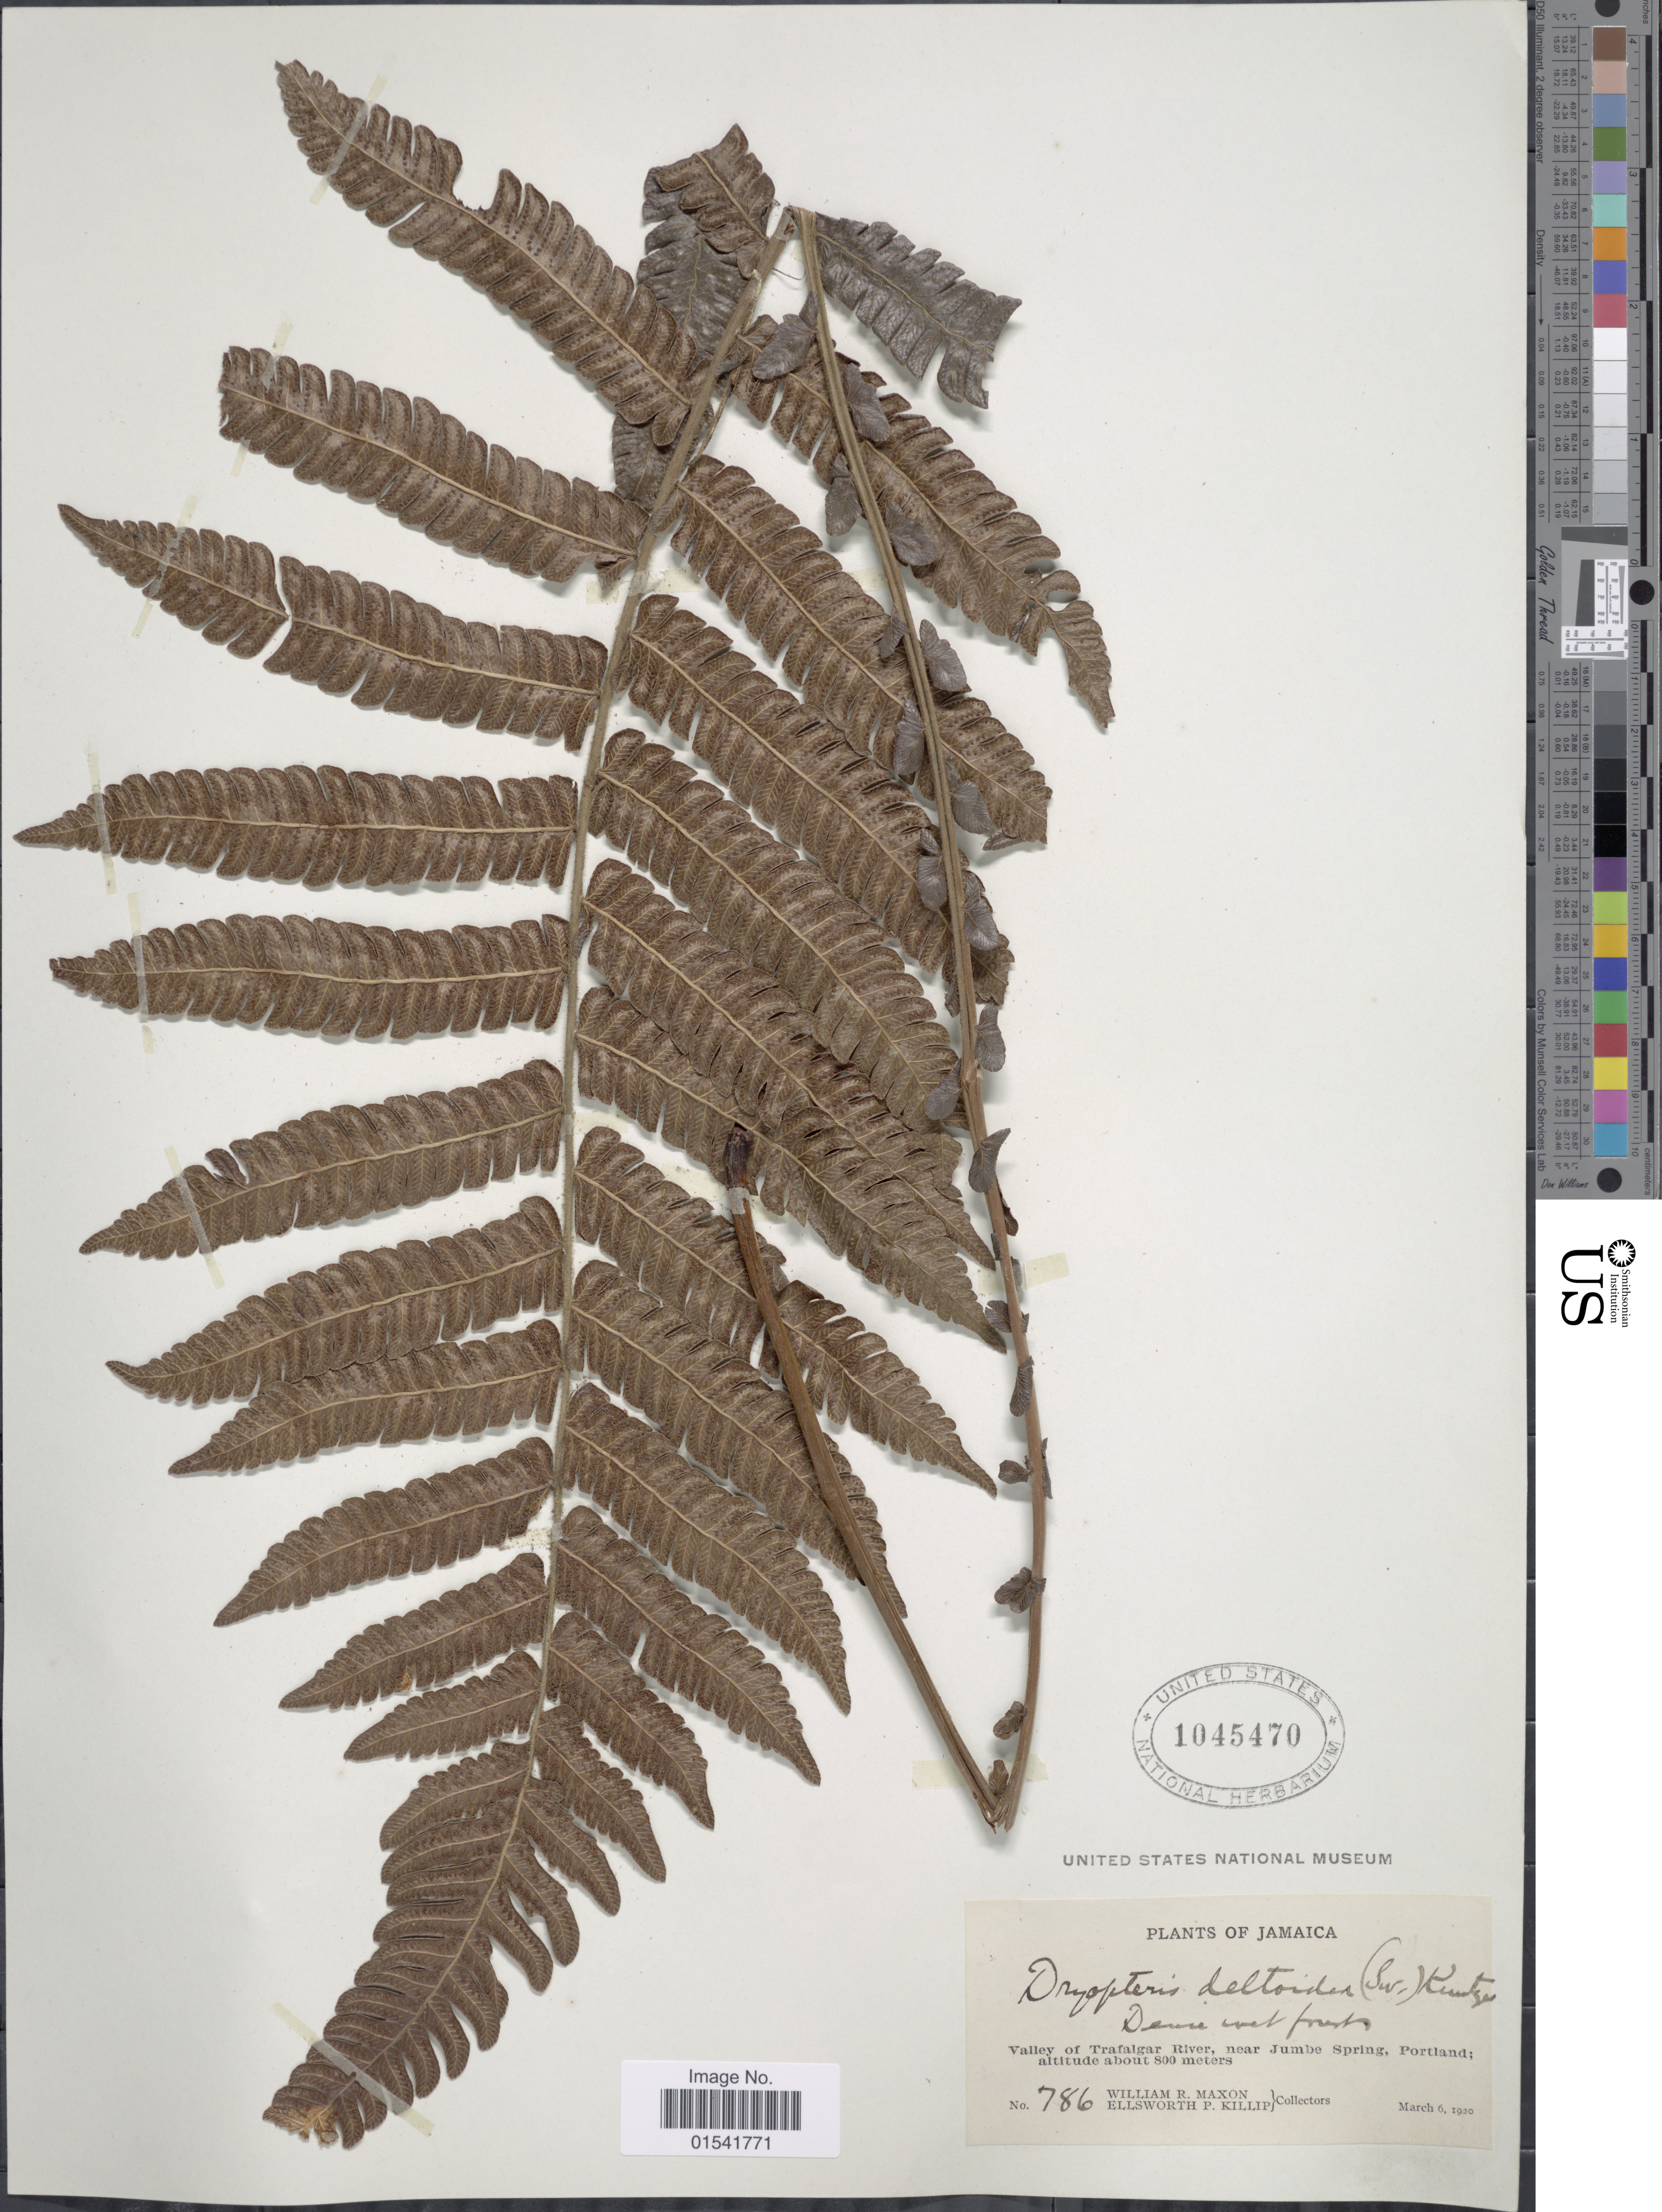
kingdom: Plantae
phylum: Tracheophyta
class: Polypodiopsida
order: Polypodiales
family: Thelypteridaceae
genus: Steiropteris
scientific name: Steiropteris deltoidea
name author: (Sw.) Pic. Serm.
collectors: W. R. Maxon & E. P. Killip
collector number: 786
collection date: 1920-03-06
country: Jamaica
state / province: Portland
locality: Valley of Trafalgar River, near Jumbe Spring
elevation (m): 800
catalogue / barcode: US 1045470